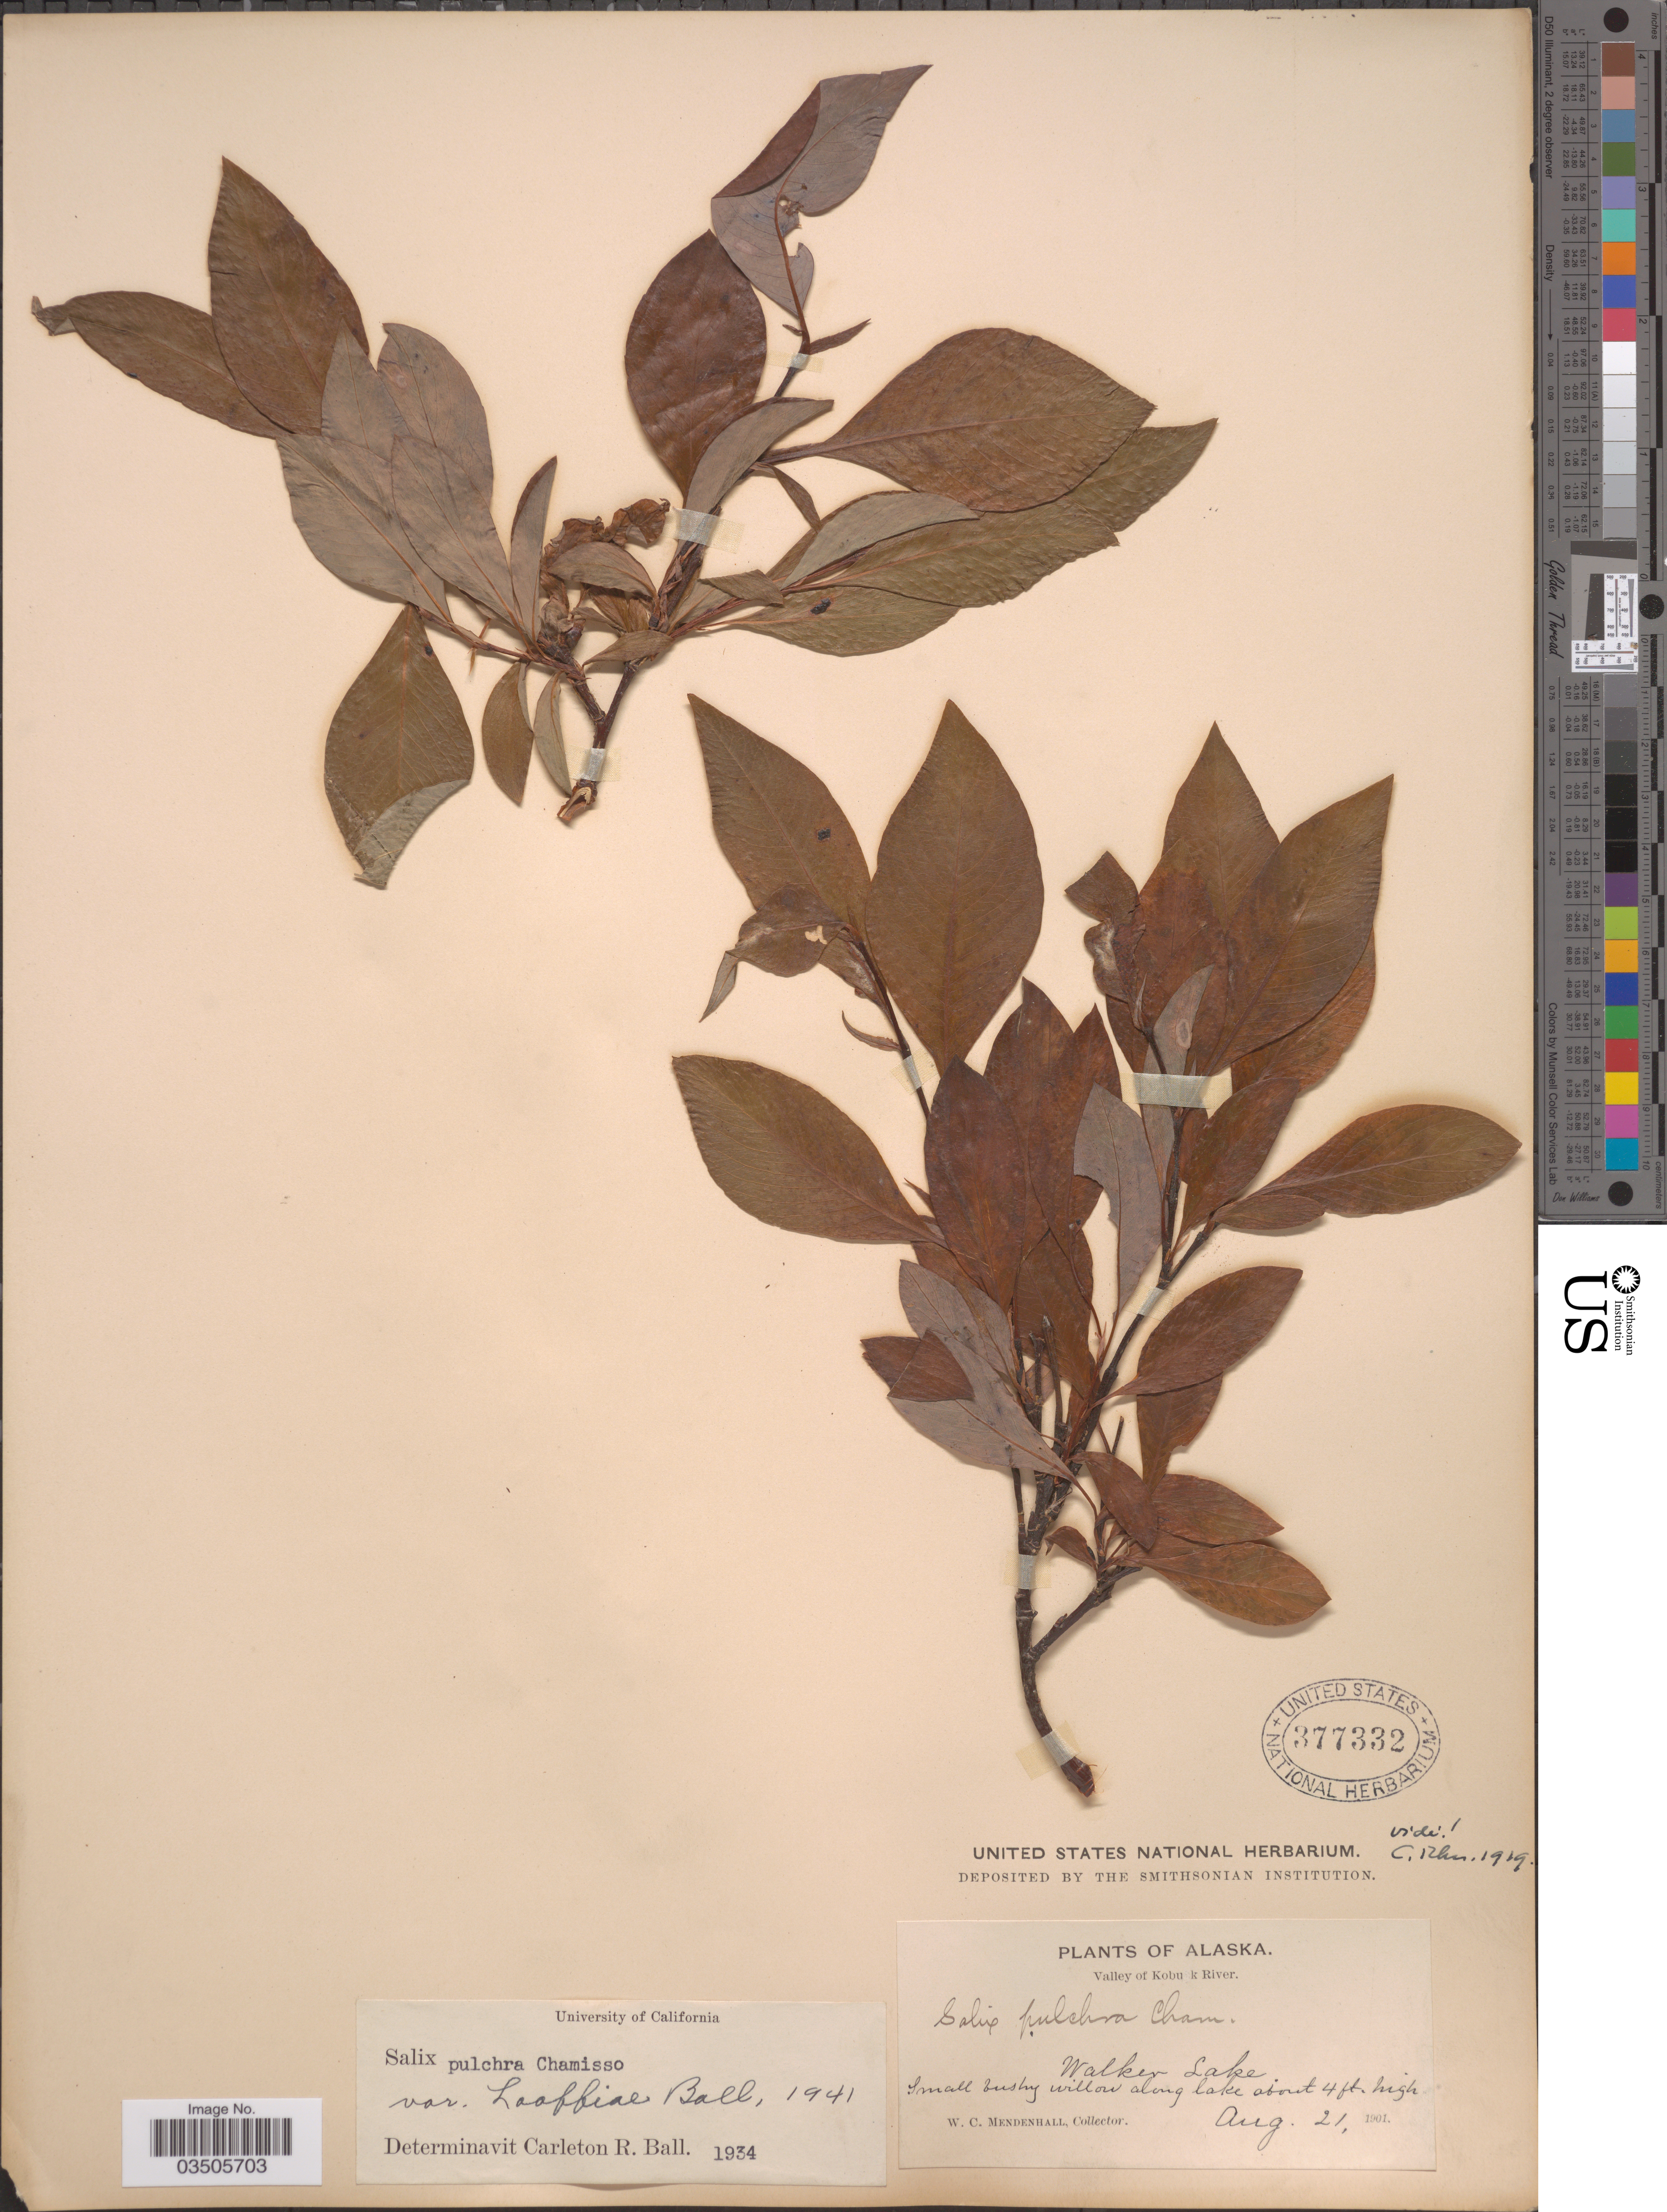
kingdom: Plantae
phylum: Tracheophyta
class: Magnoliopsida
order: Malpighiales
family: Salicaceae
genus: Salix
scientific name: Salix pulchra var. looffiae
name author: C.R. Ball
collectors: W. Mendenhall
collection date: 1901-08-21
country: United States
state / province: Alaska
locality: Valley of Kobuk River. Walker Lake.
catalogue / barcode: US 377332